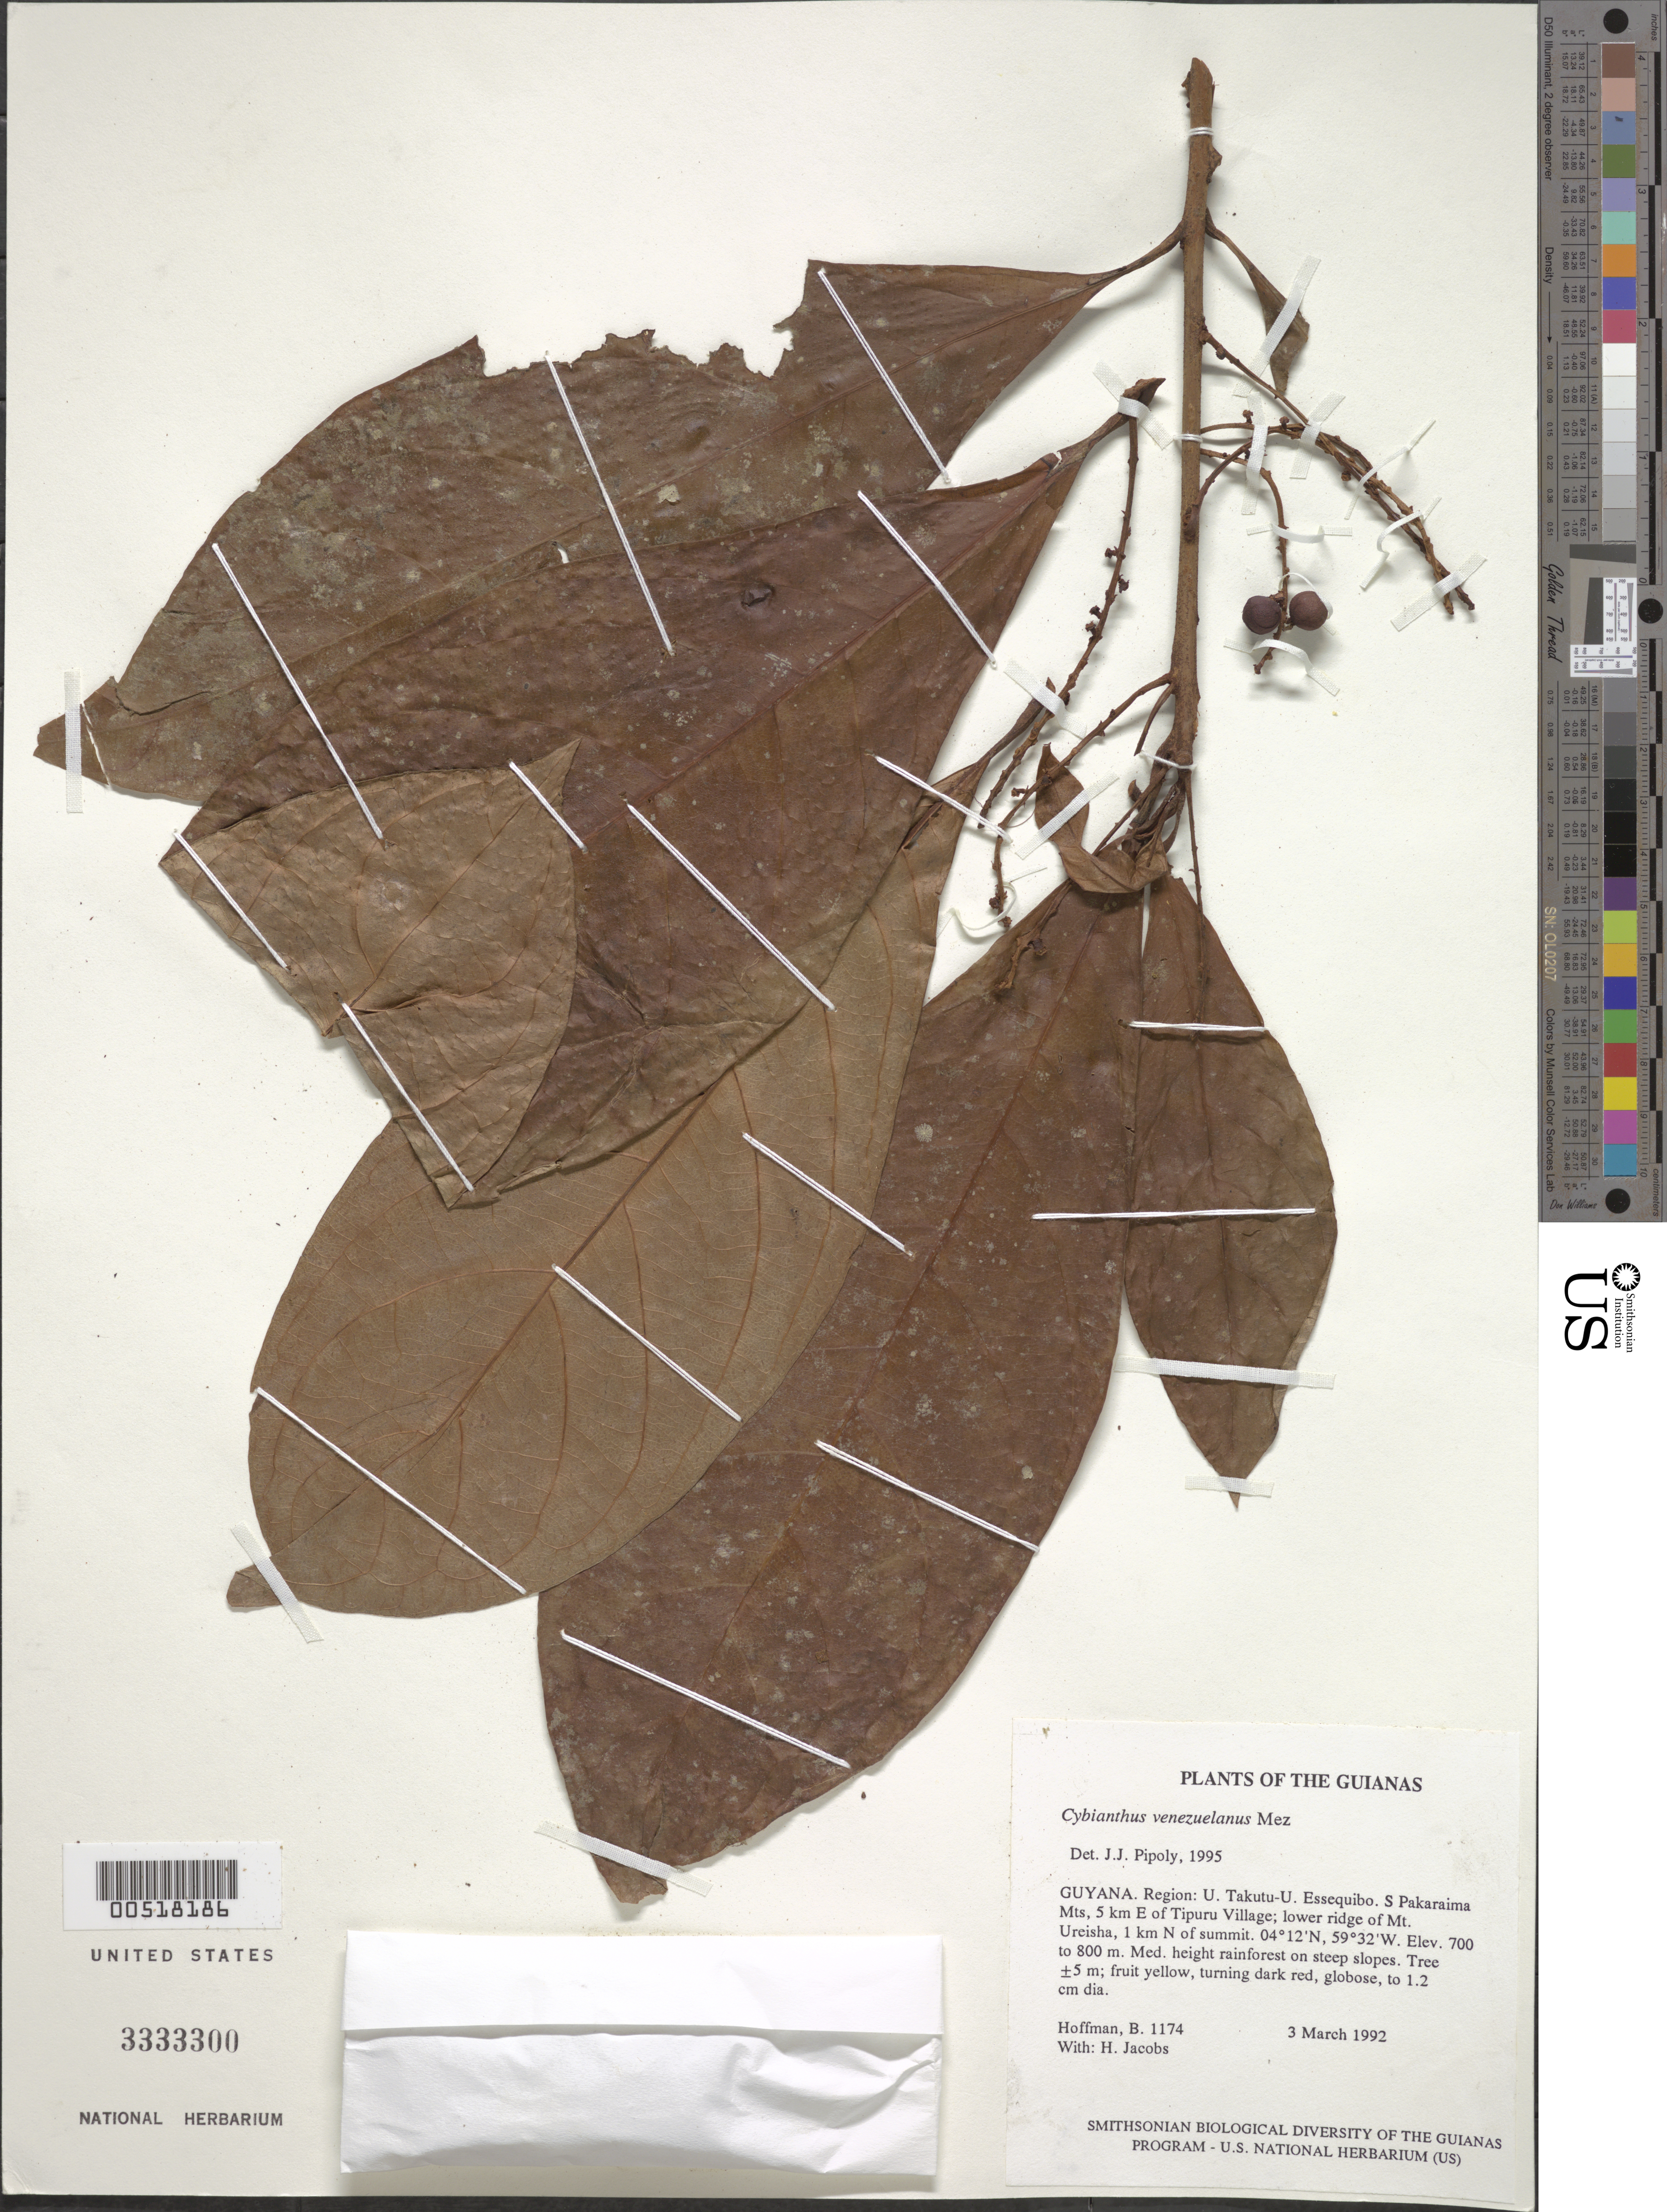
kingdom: Plantae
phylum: Tracheophyta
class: Magnoliopsida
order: Ericales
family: Primulaceae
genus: Cybianthus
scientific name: Cybianthus venezuelanus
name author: Mez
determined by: Pipoly, J. J., III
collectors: B. Hoffman & H. Jacobs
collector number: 1174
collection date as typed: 3 March 1992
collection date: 1992-03-03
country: Guyana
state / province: U. Takutu-U. Essequibo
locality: S Pakaraima Mts, 5 km E of Tipuru Village; lower ridge of Mt. Ureisha, 1 km N of summit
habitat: Med. height rainforest on steep slopes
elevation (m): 700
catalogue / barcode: US 3333300